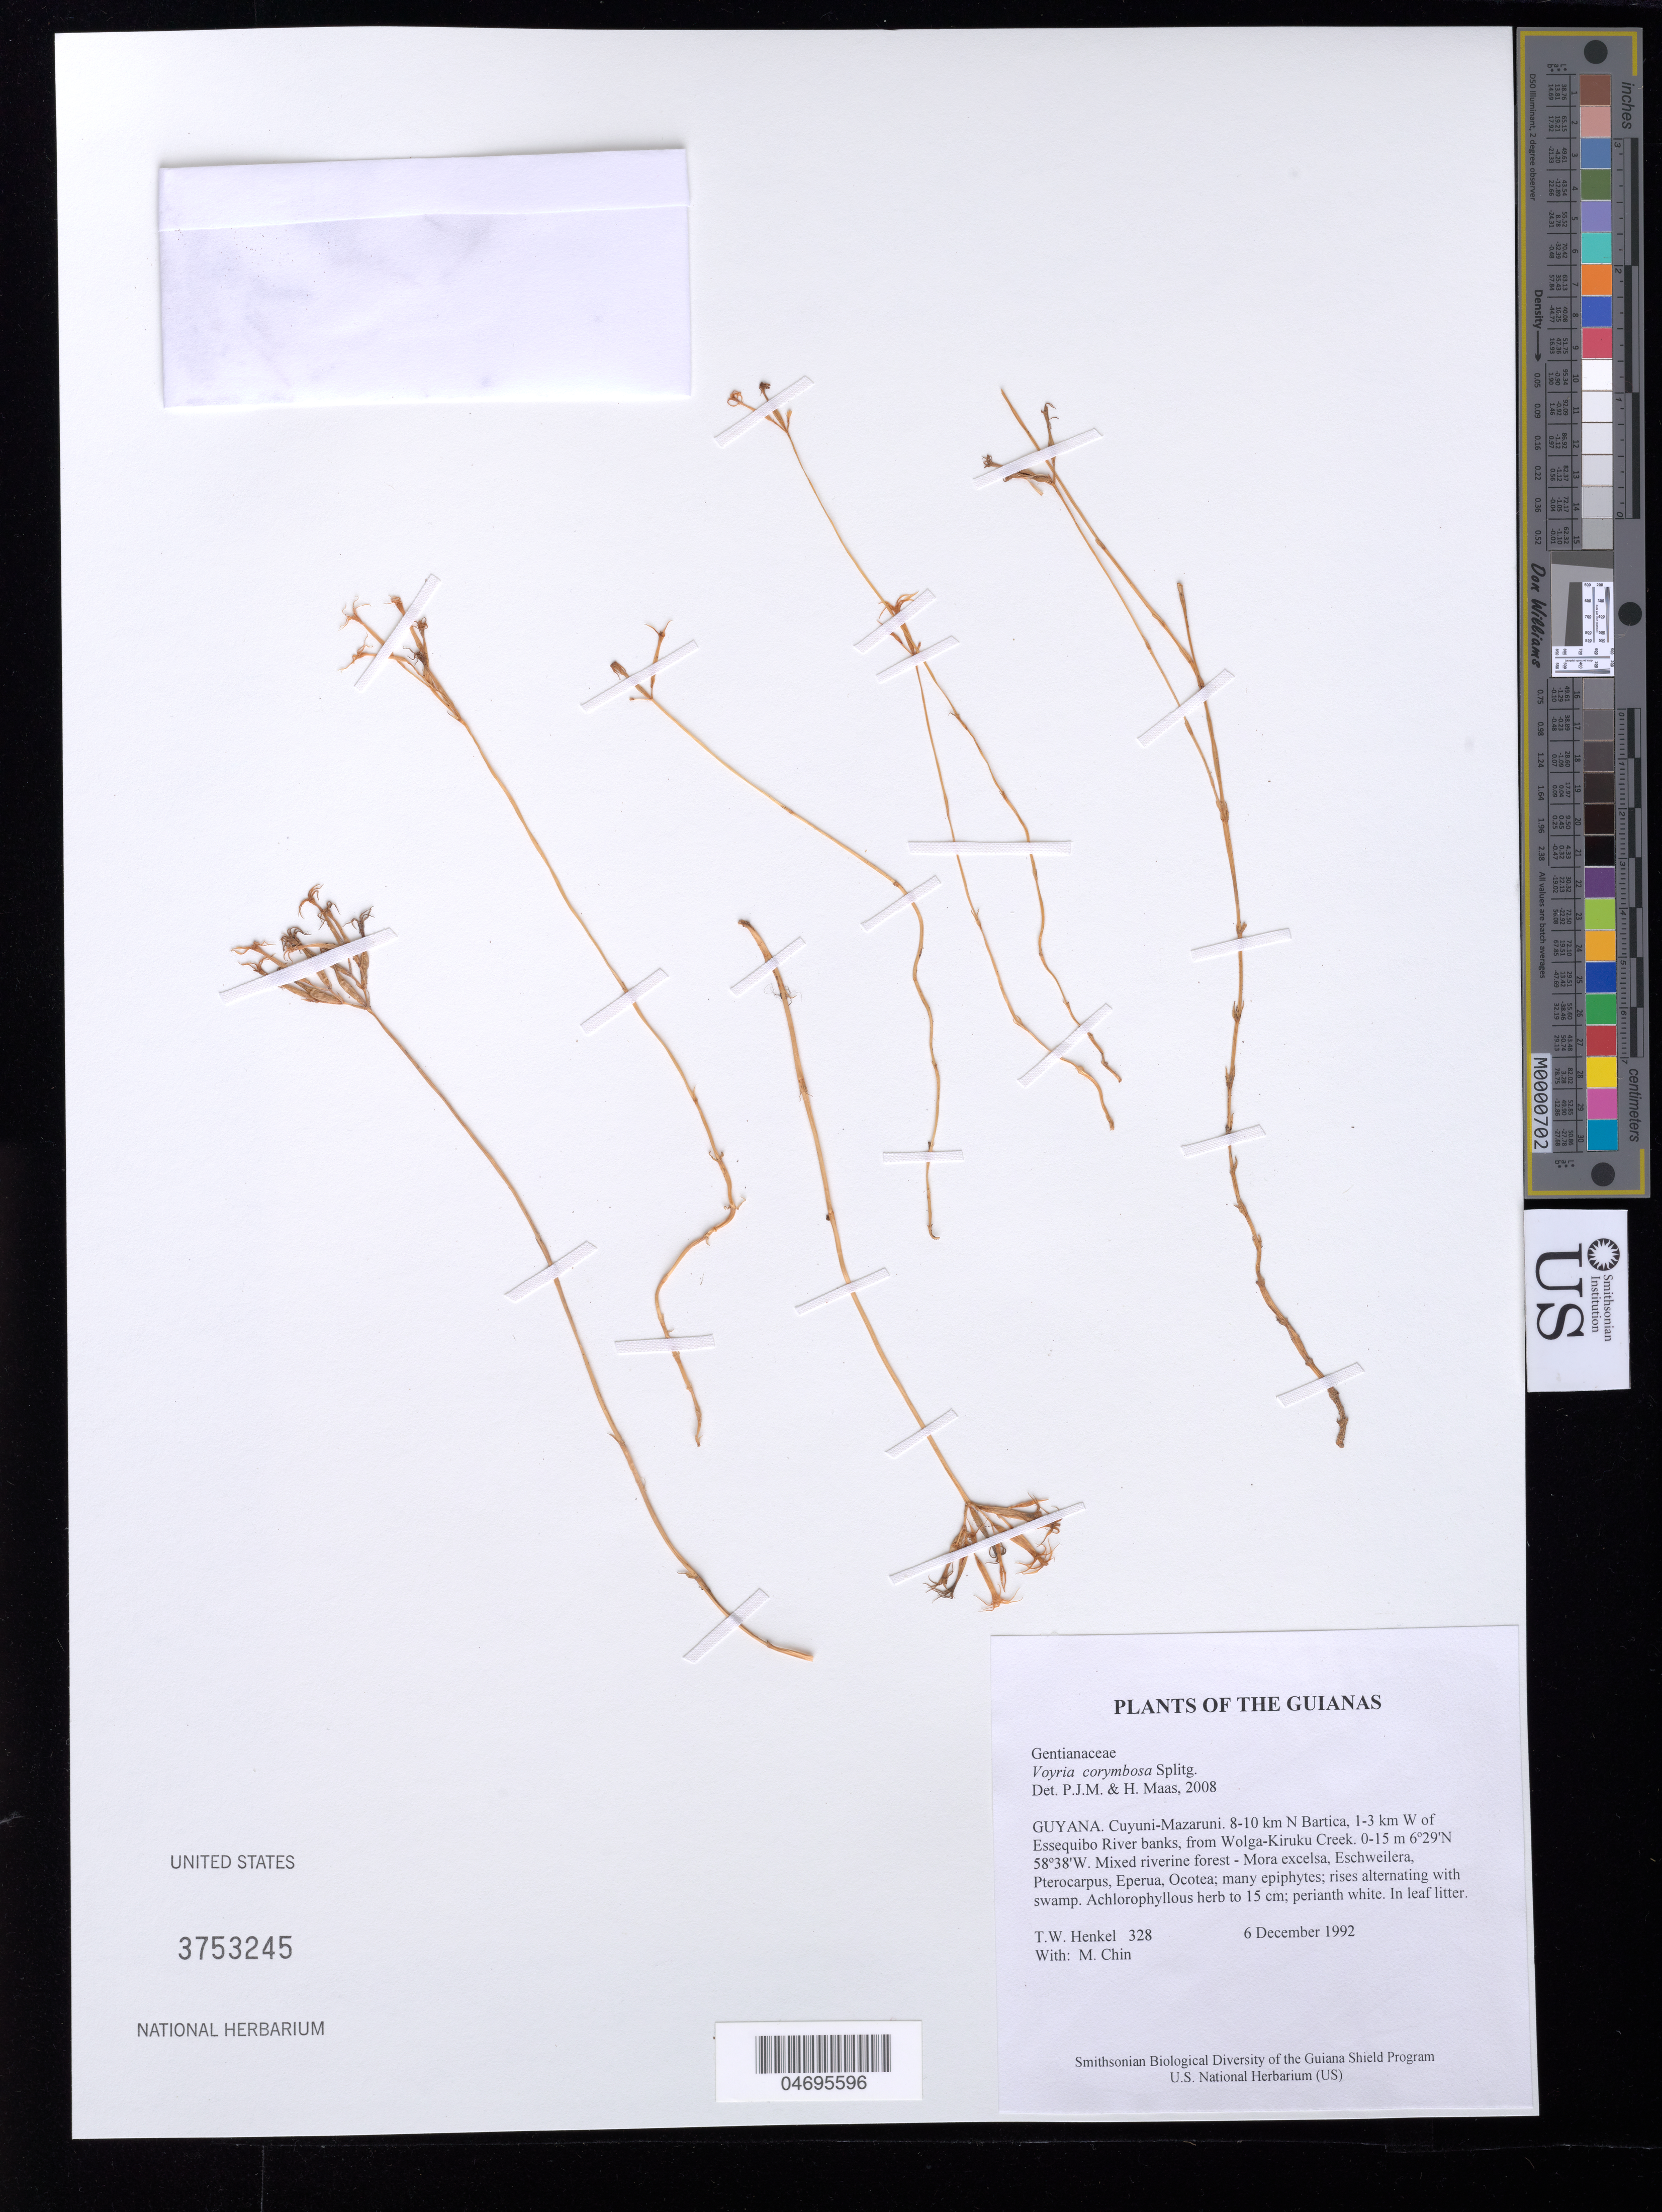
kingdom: Plantae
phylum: Tracheophyta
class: Magnoliopsida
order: Gentianales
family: Gentianaceae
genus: Voyria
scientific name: Voyria corymbosa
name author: Splitg.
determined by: Maas, Paul J.; Maas, H.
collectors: T. Henkel & M. Chin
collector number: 328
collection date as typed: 6 December 1992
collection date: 1992-12-06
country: Guyana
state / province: Cuyuni-Mazaruni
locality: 8-10 km N Bartica, 1-3 km W of Essequibo River banks, from Wolga-Kiruku Creek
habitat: Mixed riverine forest - Mora excelsa, Eschweilera, Pterocarpus, Eperua, Ocotea; many epiphytes; rises alternating with swamp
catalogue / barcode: US 3753245